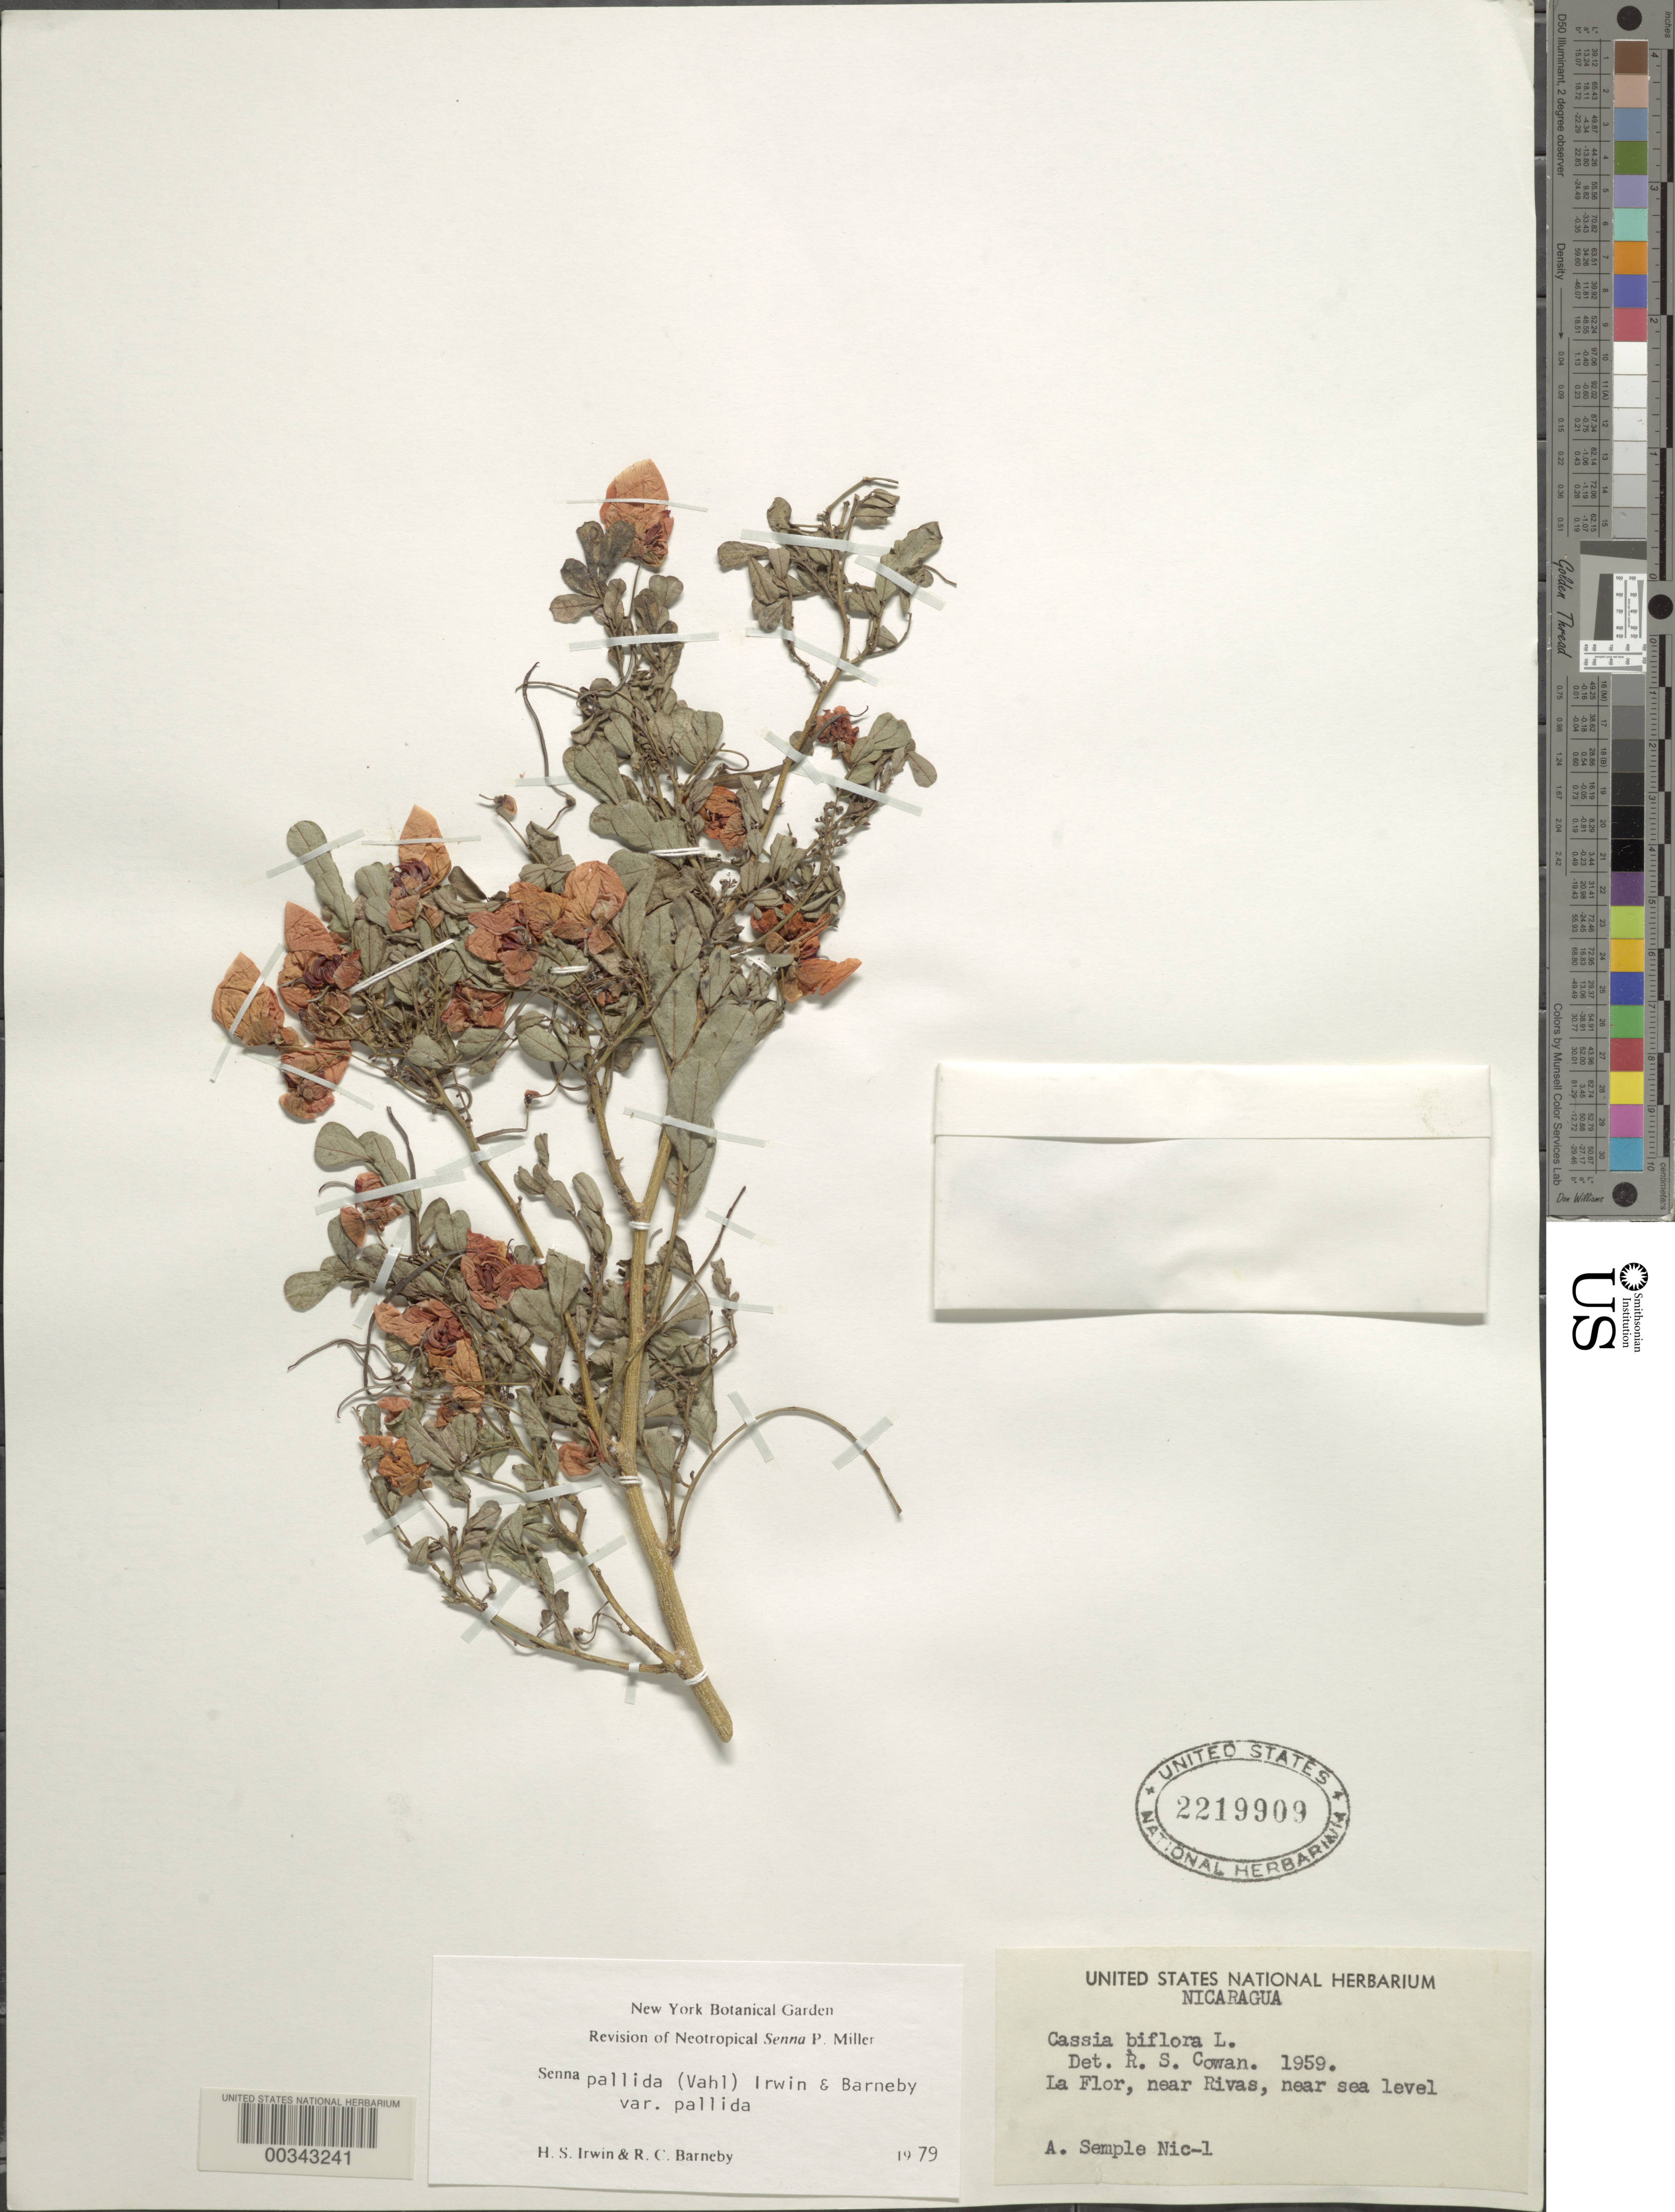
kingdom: Plantae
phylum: Tracheophyta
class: Magnoliopsida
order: Fabales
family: Fabaceae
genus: Senna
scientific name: Senna pallida var. pallida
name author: (Vahl) H.S. Irwin & Barneby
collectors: A. Semple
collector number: Nic-1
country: Nicaragua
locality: La flor, near rivas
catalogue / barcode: US 2219909